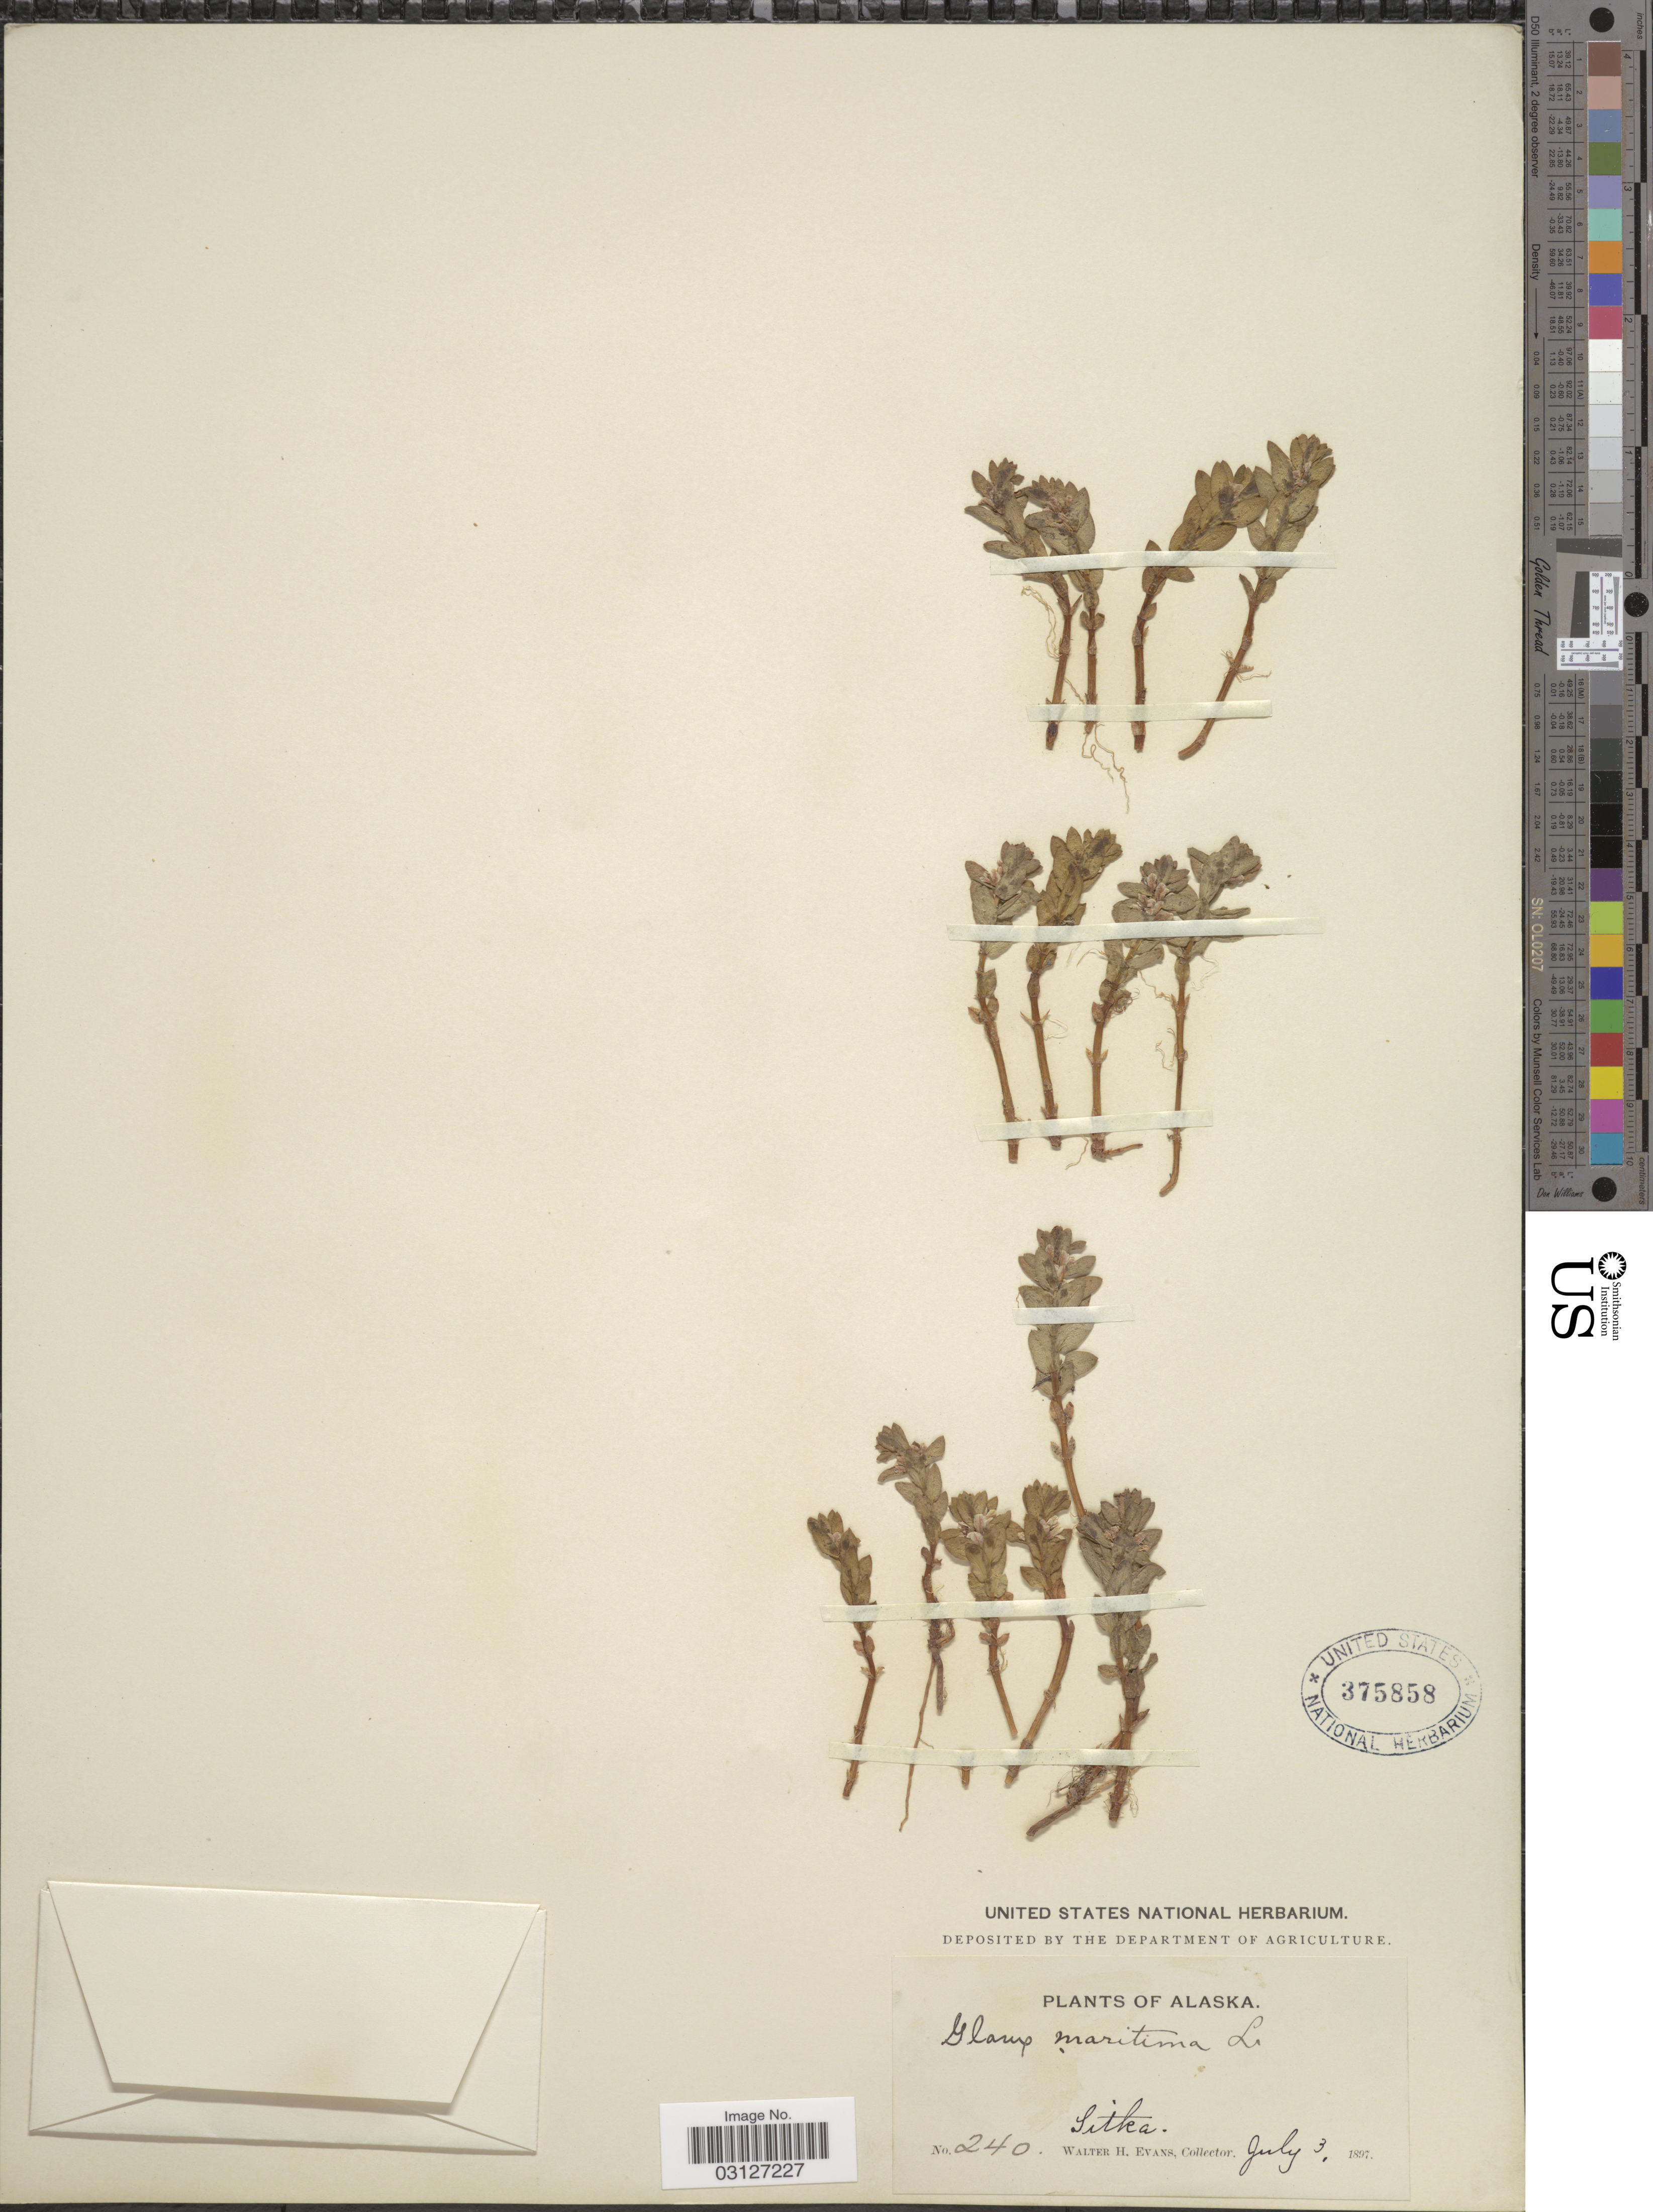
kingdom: Plantae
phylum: Tracheophyta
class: Magnoliopsida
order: Ericales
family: Primulaceae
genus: Glaux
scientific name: Glaux maritima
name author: L.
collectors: W. H. Evans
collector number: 240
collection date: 1897-07-03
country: United States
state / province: Alaska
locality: Sitka.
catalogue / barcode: US 375858